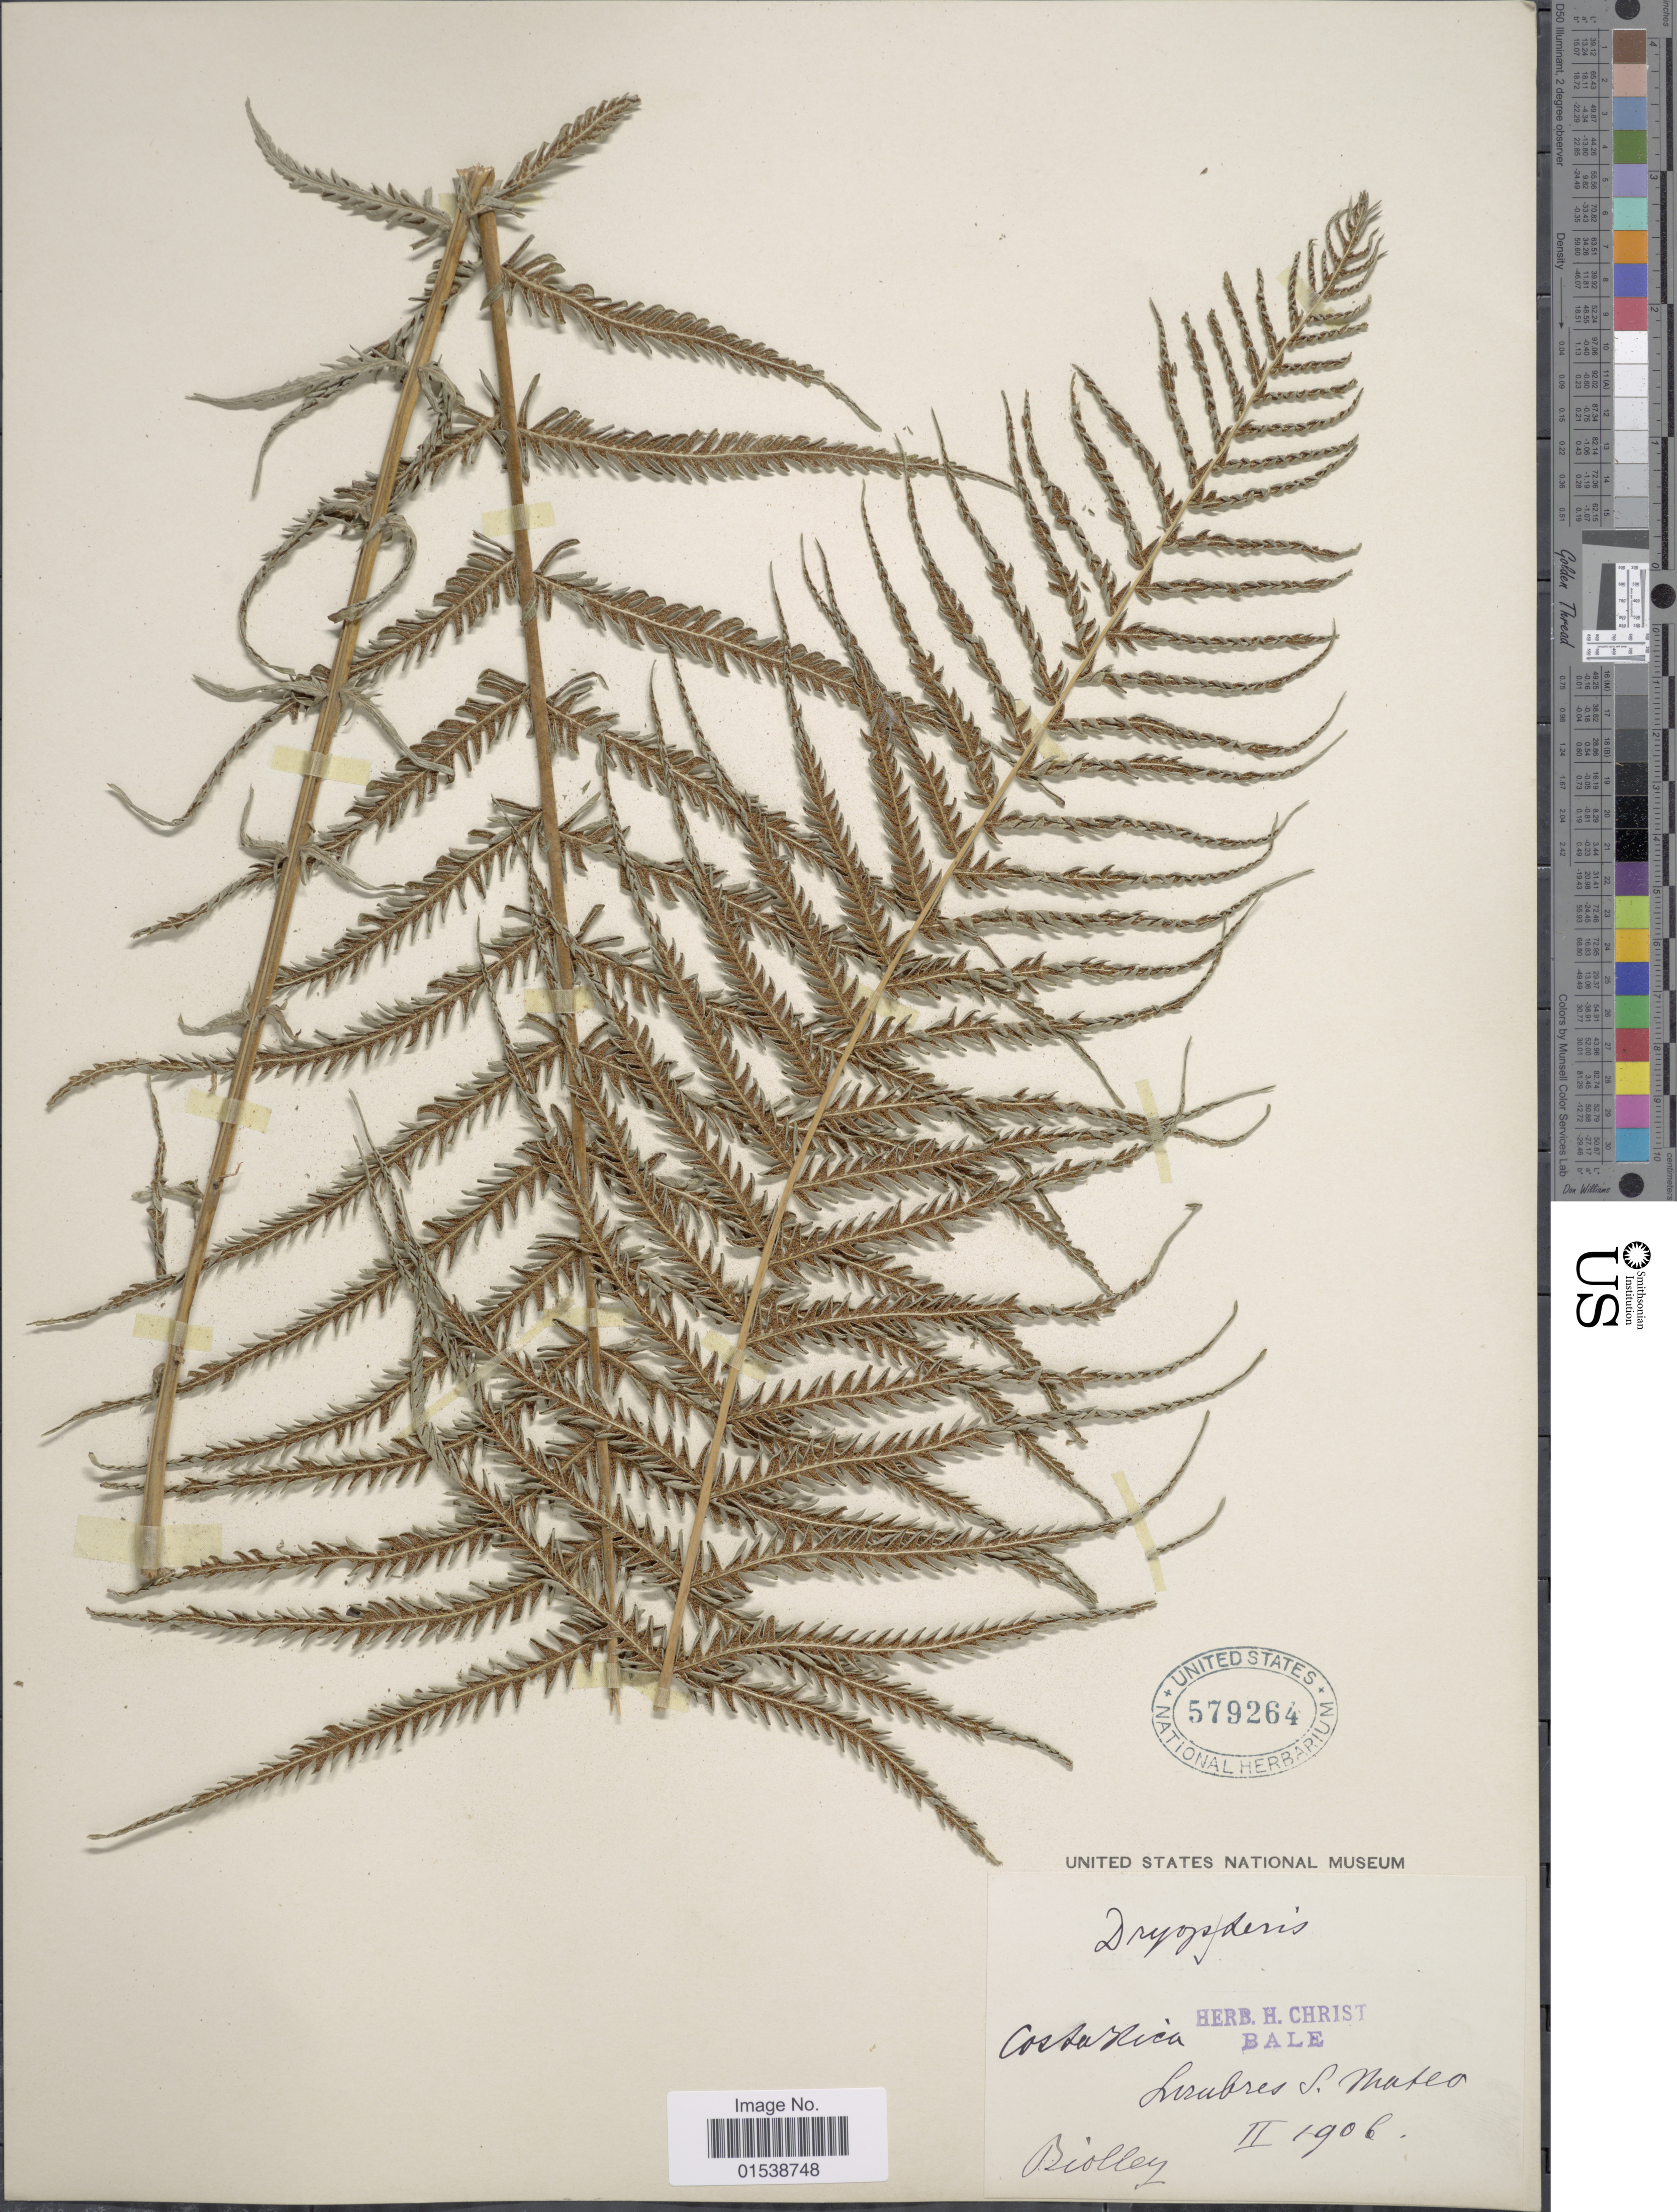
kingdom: Plantae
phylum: Tracheophyta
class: Polypodiopsida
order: Polypodiales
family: Thelypteridaceae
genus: Amauropelta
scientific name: Amauropelta resinifera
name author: (Desv.) Pic. Serm.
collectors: Biolley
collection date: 1906-02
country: Costa Rica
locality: Surubres S. Mateo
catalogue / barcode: US 579264